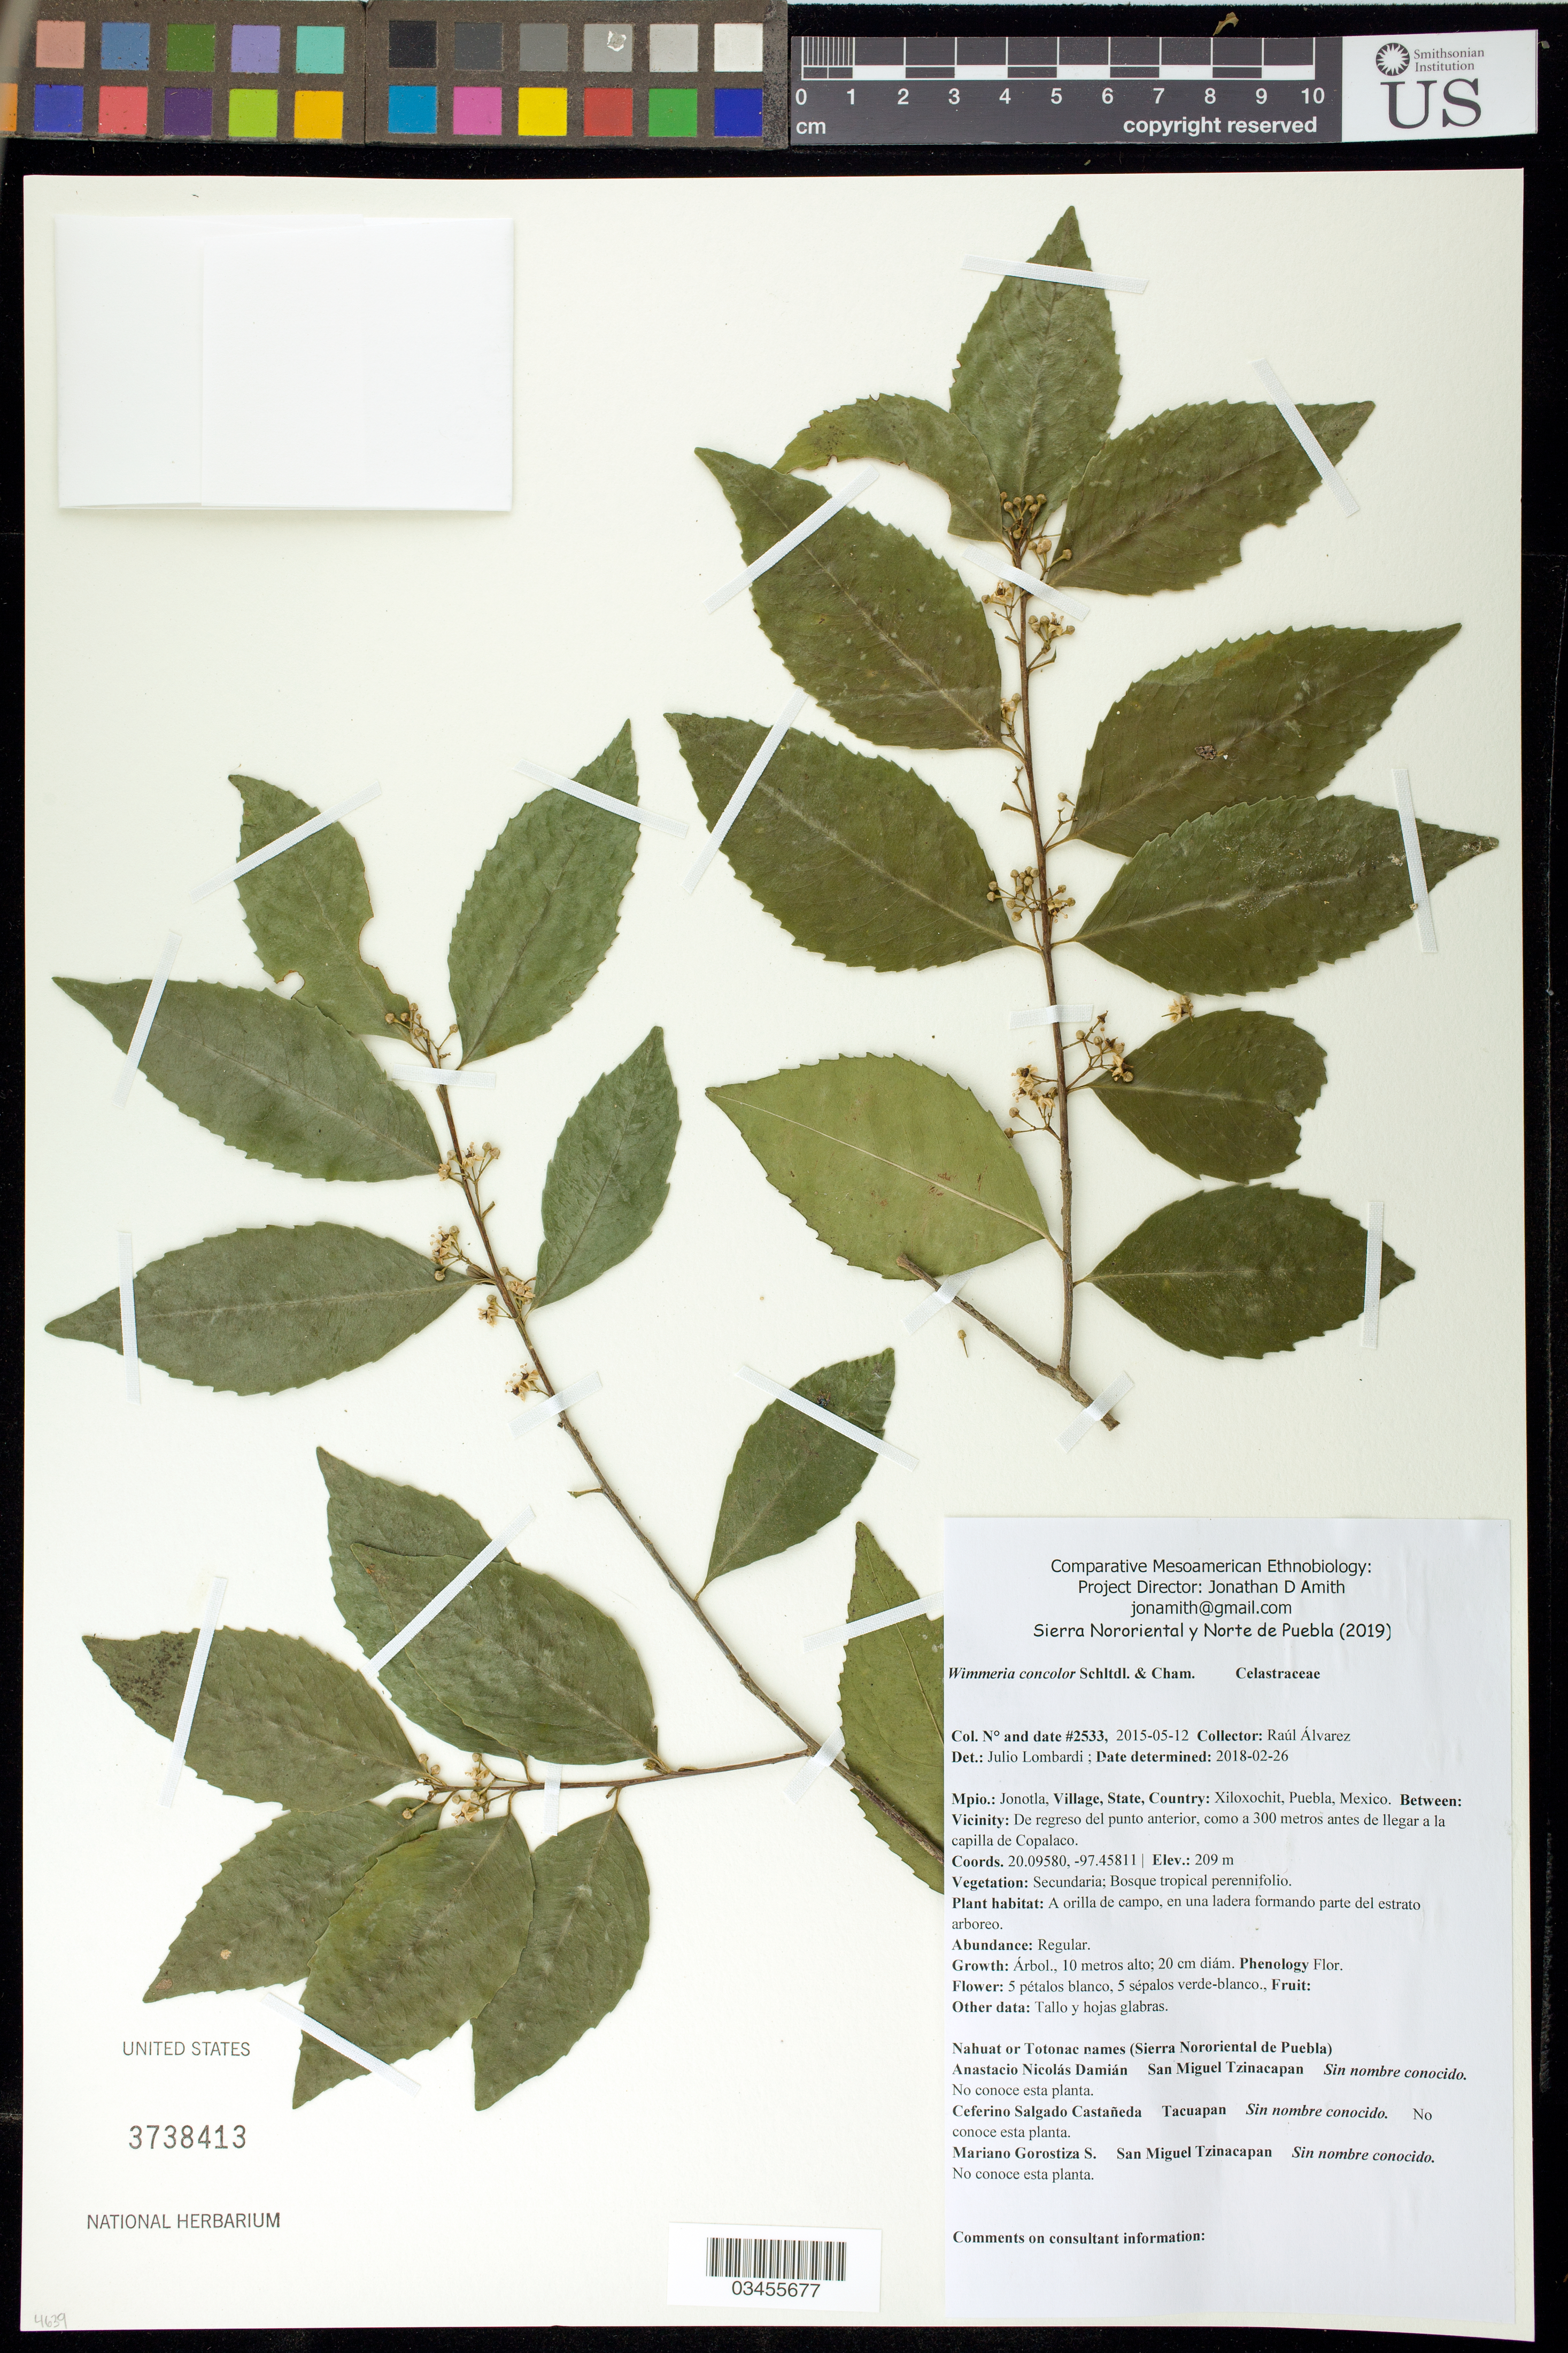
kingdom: Plantae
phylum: Tracheophyta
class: Magnoliopsida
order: Celastrales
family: Celastraceae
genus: Wimmeria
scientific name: Wimmeria concolor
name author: Schltdl. & Cham.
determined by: Lombardi, Julio A.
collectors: R. Álvarez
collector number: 2533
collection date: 2015-05-12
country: México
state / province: Puebla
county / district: Jonotla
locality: PUEBLO: Xiloxochit; LOCALIDAD EXACTA: De regreso del punto anterior, como a 300 metros antes de llegar a la capilla de Copalaco.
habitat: Bosque tropical perennifolio | A orilla de campo, en una ladera formando parte del estrato arbóreo.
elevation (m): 209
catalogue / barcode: US 3738413